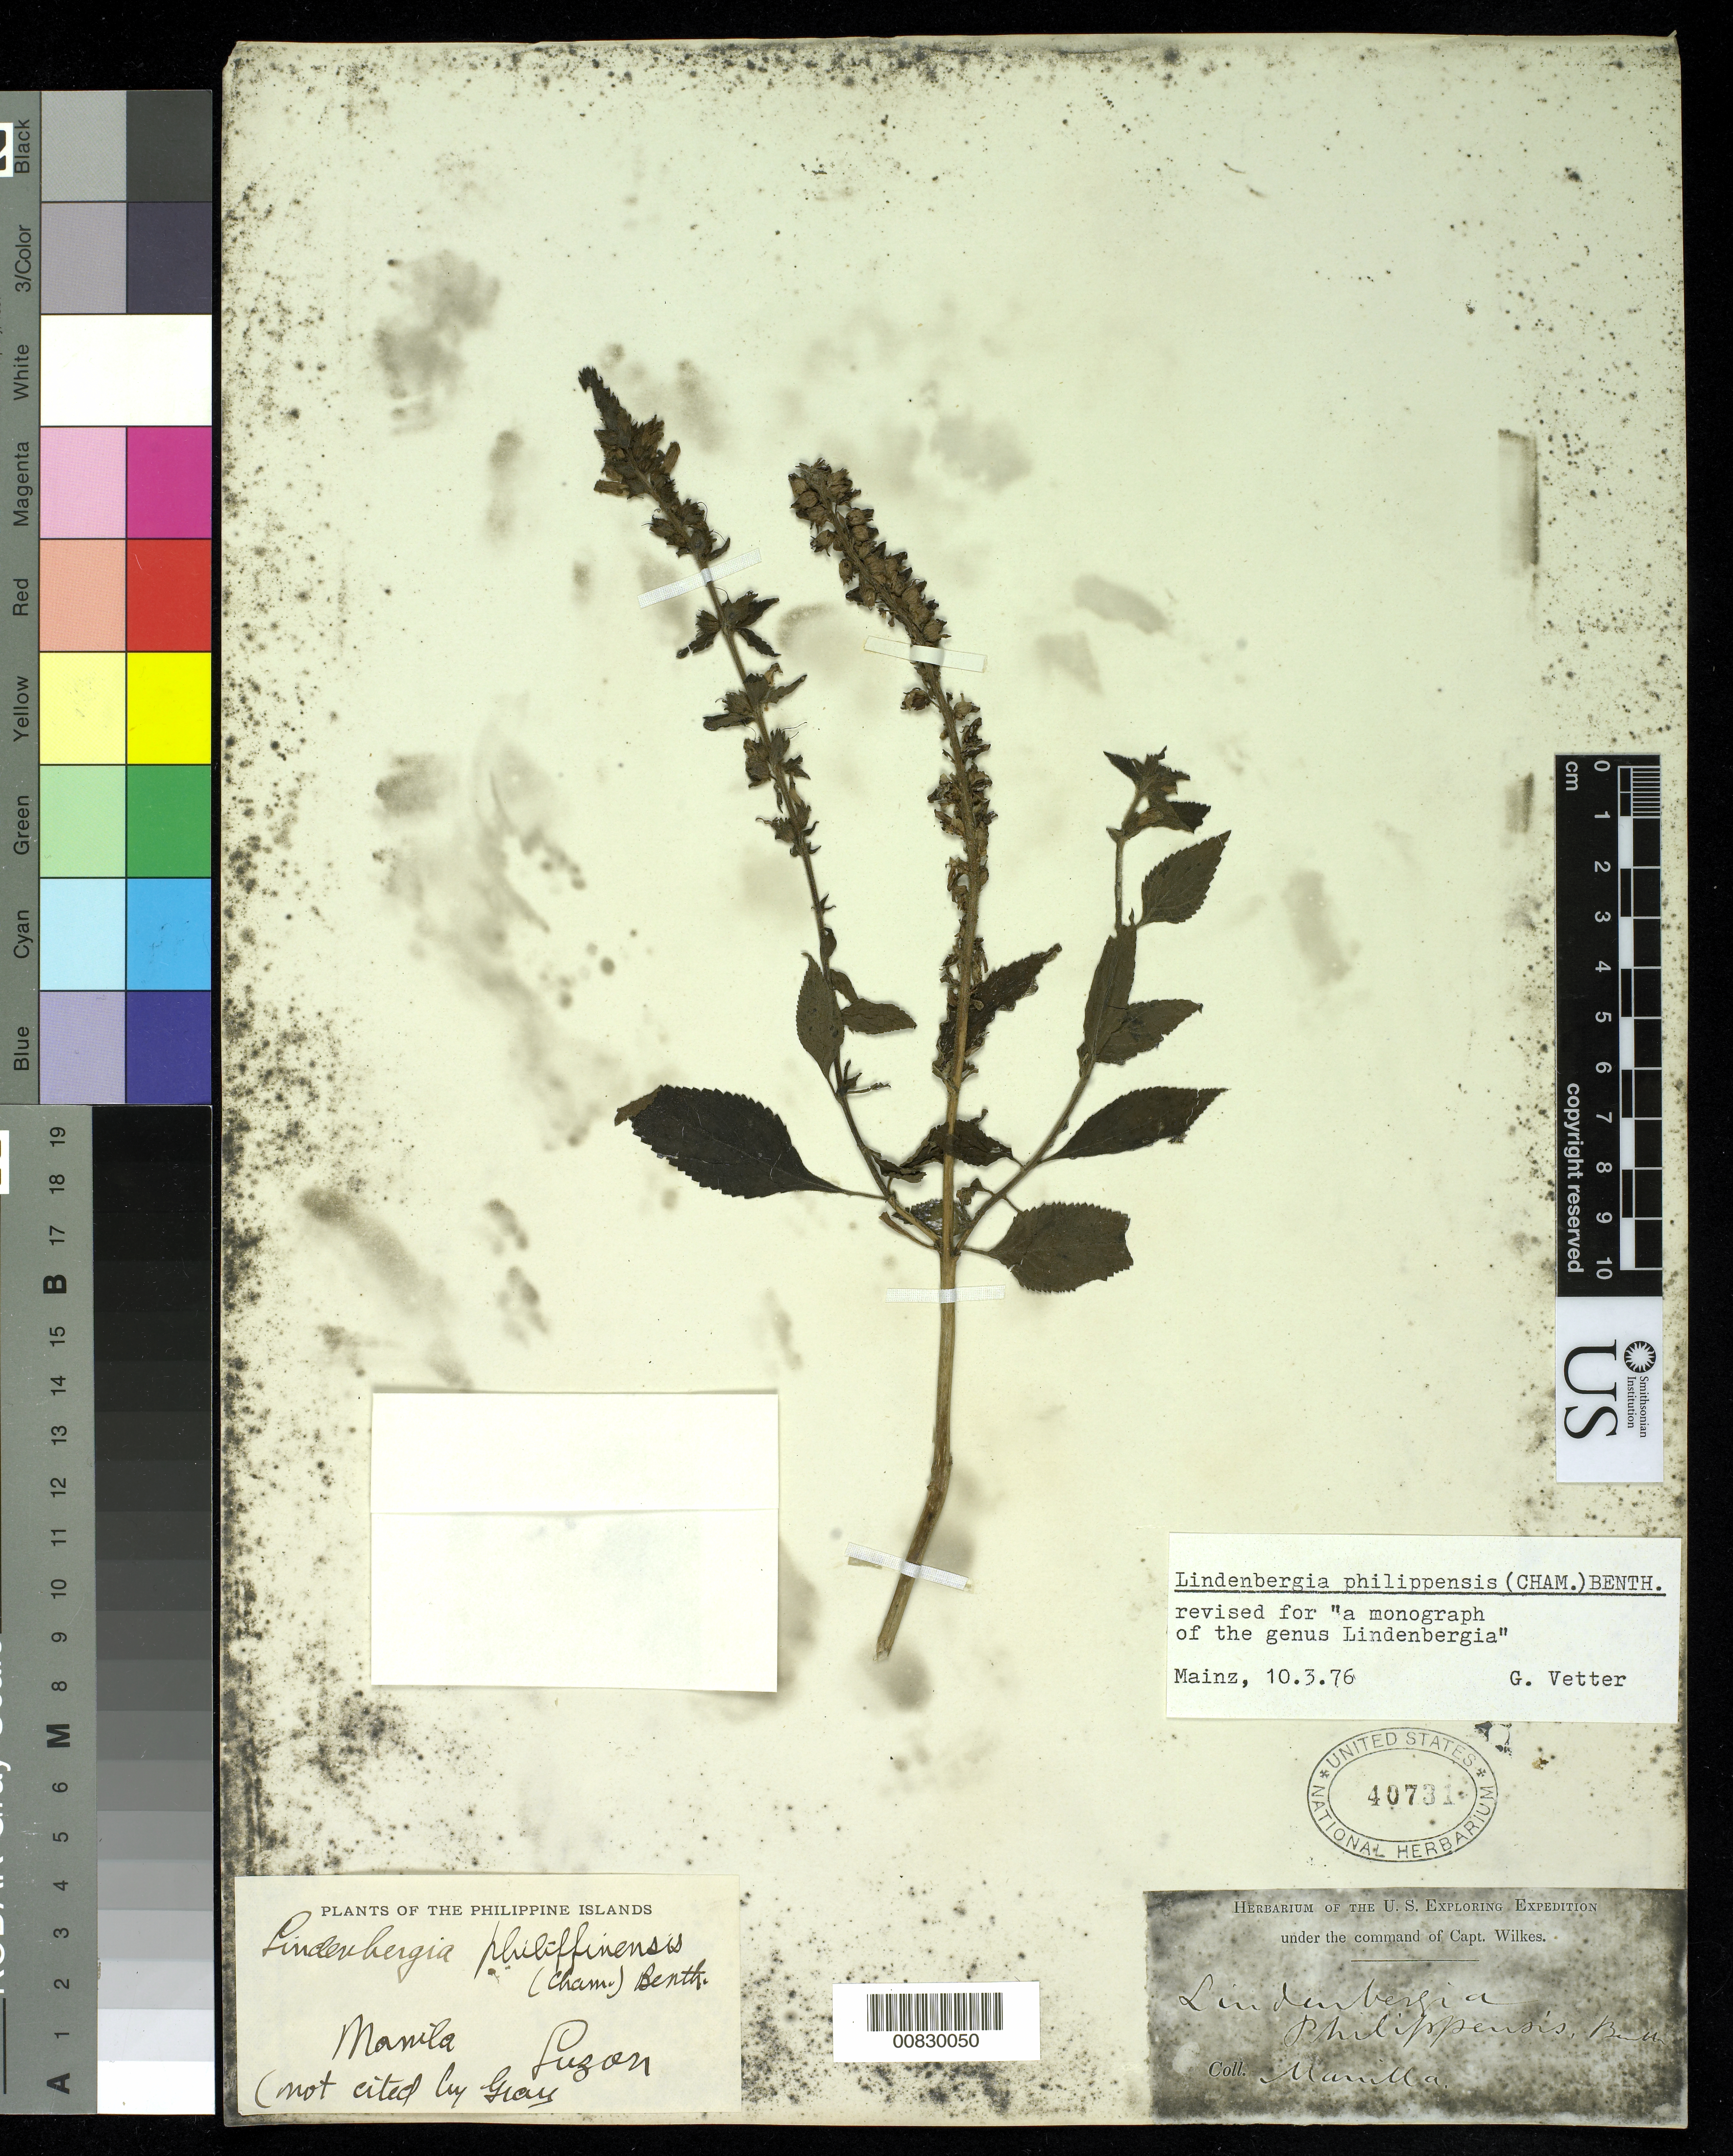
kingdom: Plantae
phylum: Tracheophyta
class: Magnoliopsida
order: Lamiales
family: Orobanchaceae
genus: Lindenbergia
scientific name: Lindenbergia philippensis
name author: (Cham. & Schltdl.) Benth.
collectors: Wilkes Explor. Exped.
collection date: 1838/1842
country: Philippines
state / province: National Capital Region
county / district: Manila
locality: Manilla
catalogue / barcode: US 40731